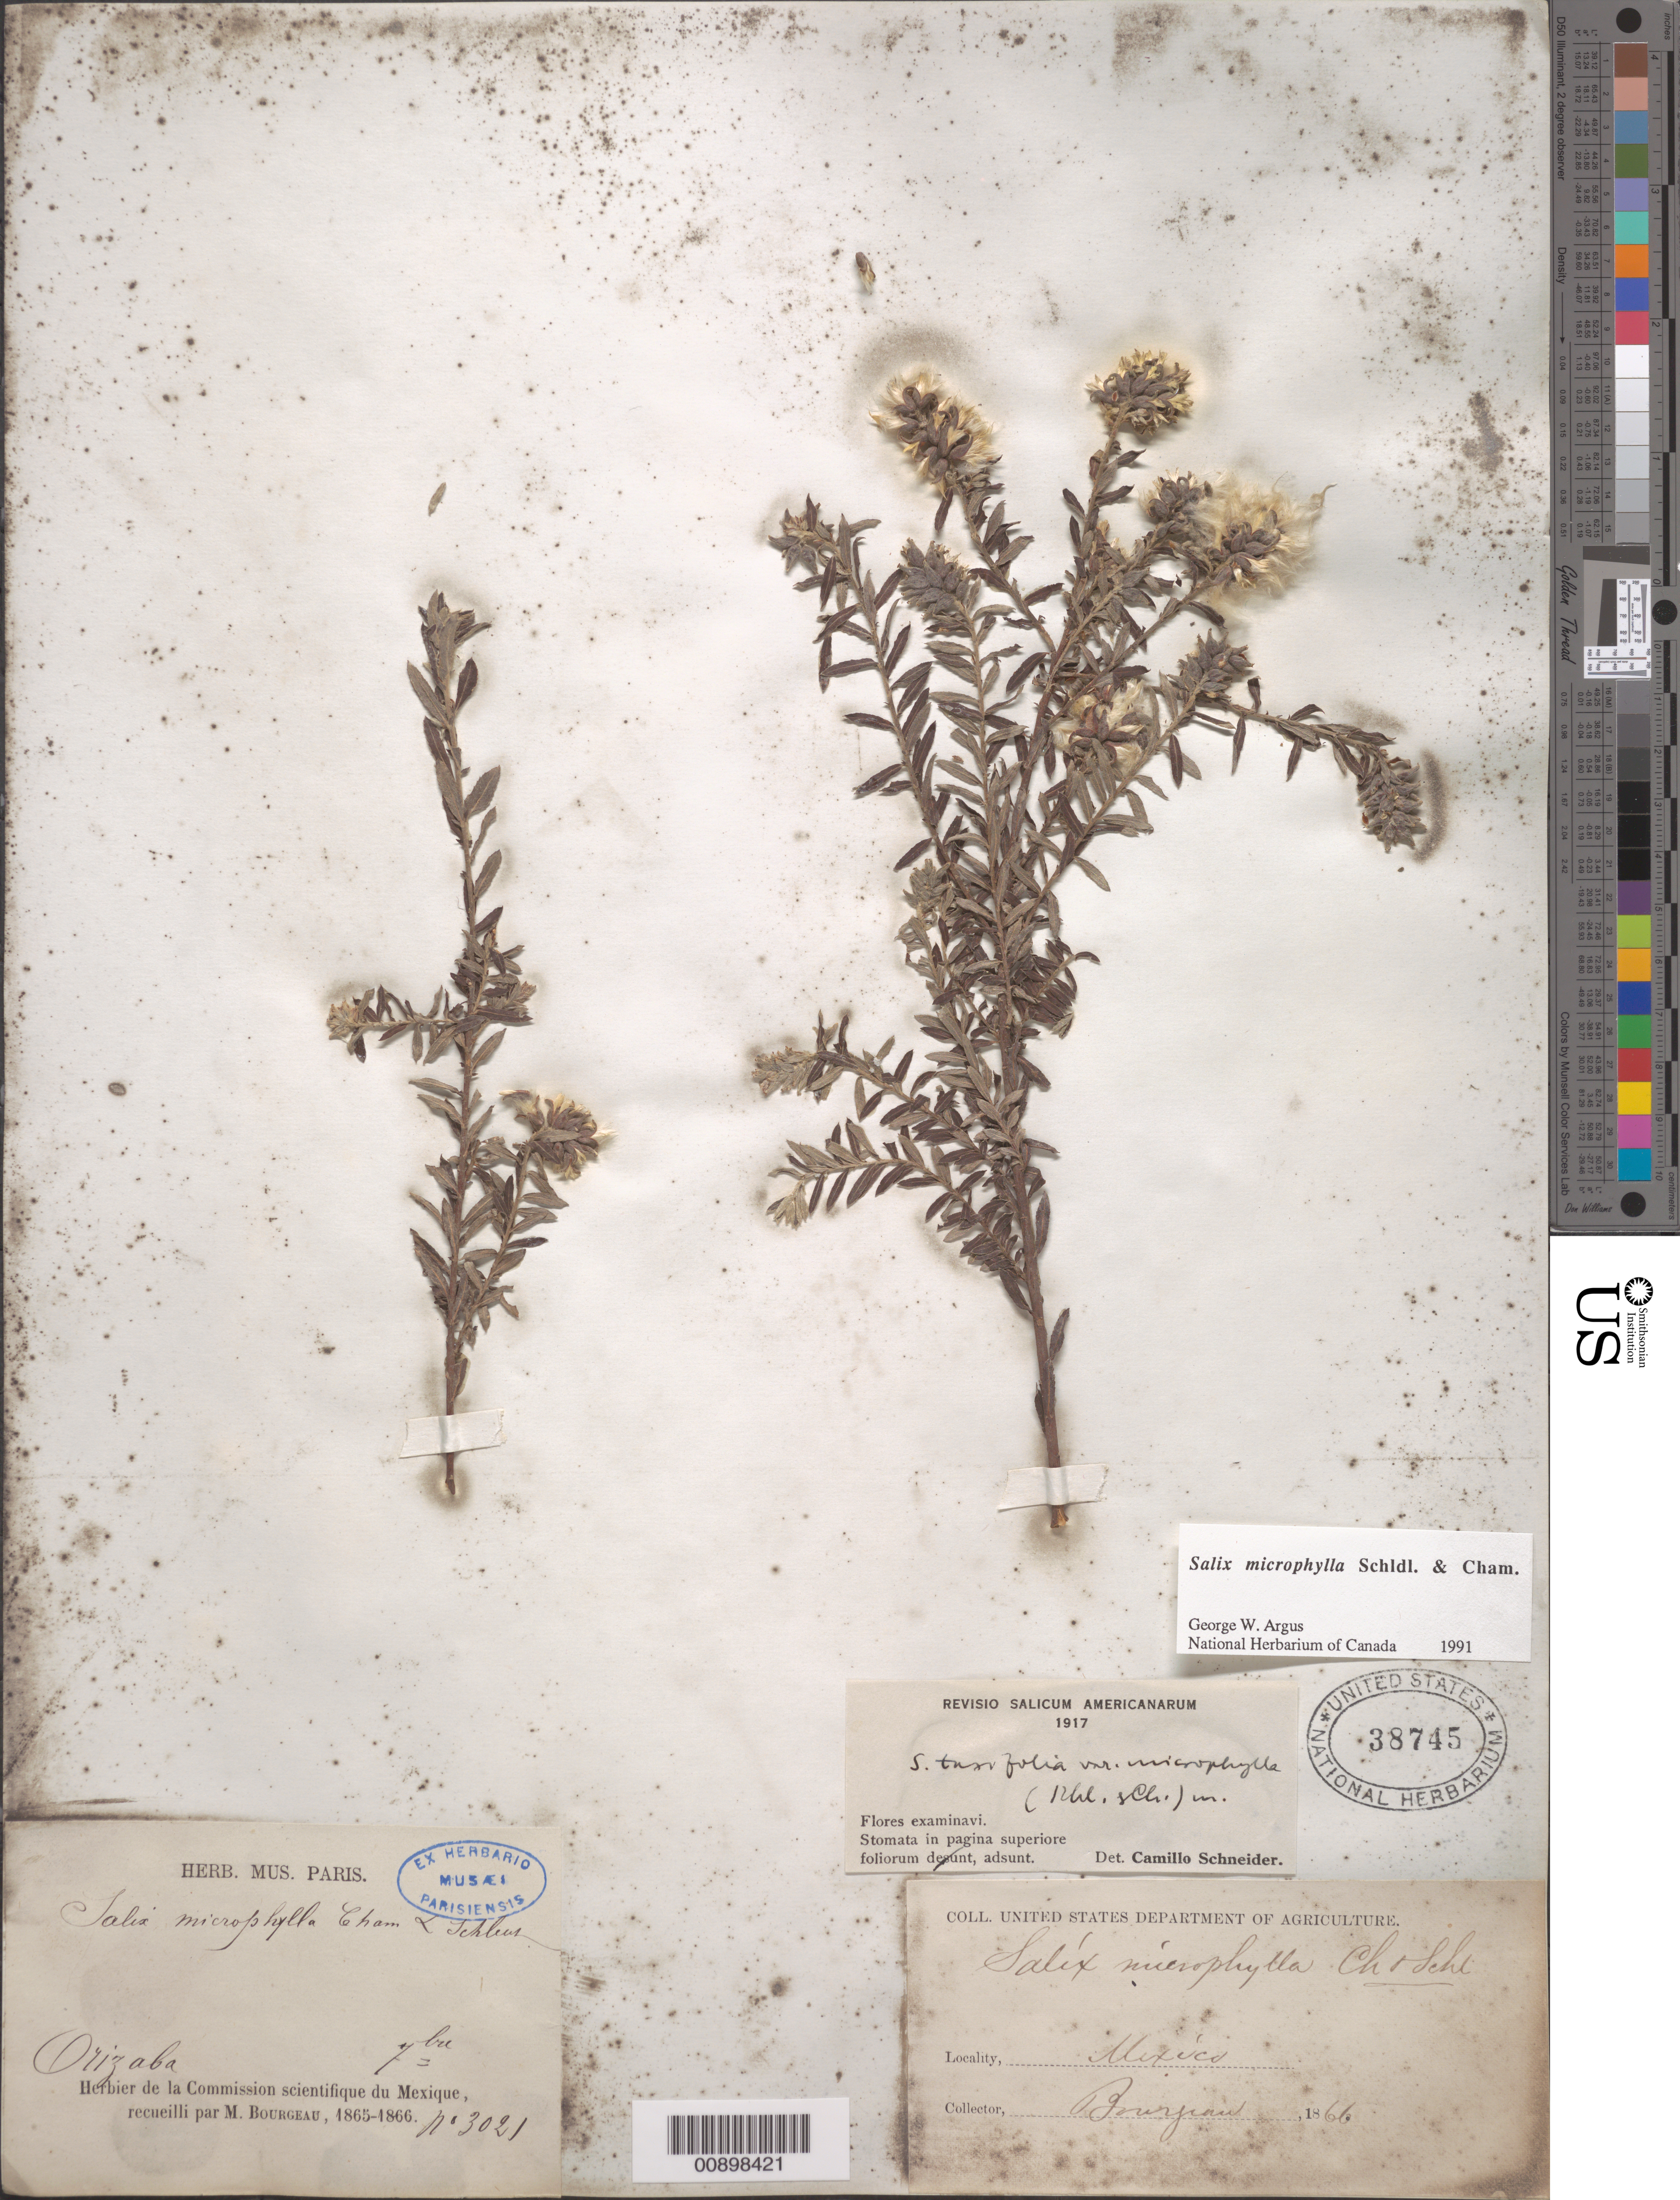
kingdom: Plantae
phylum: Tracheophyta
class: Magnoliopsida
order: Malpighiales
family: Salicaceae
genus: Salix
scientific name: Salix microphylla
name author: Schltdl. & Cham.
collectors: E. Bourgeau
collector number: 3021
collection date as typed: Sep 1866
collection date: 1866-09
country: Mexico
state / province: Veracruz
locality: Orizaba.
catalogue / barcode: US 38745